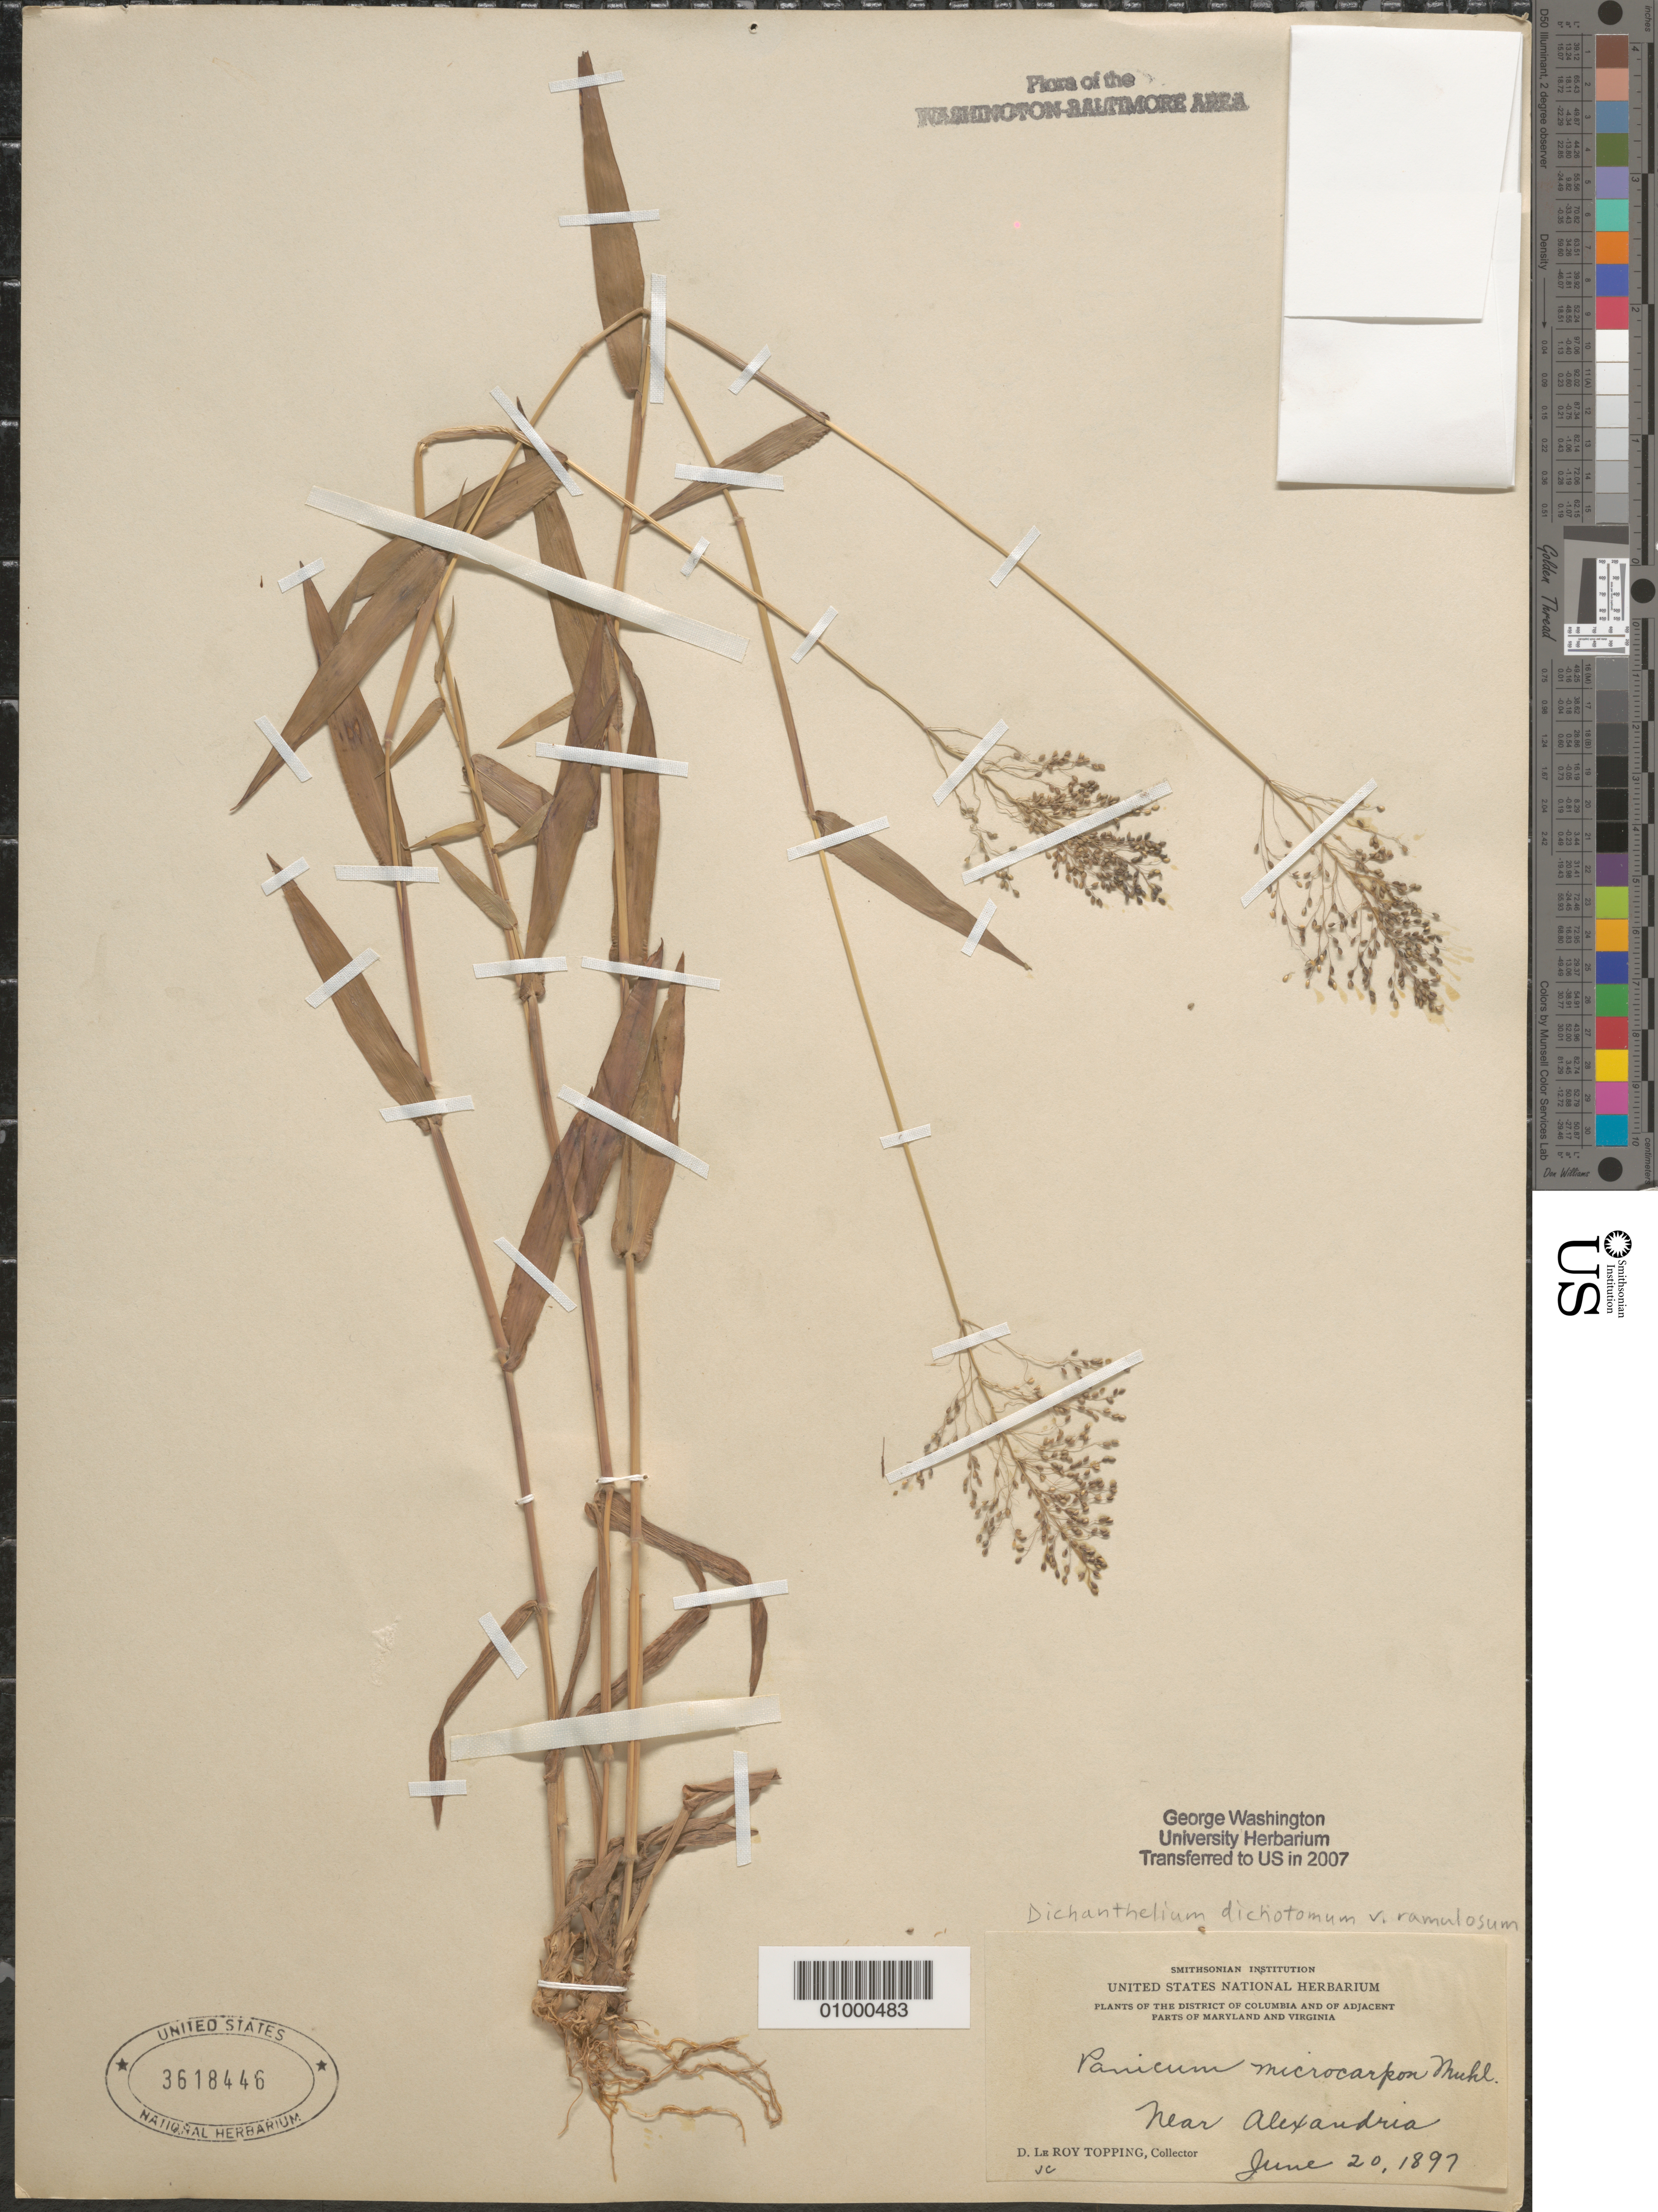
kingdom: Plantae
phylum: Tracheophyta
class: Liliopsida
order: Poales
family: Poaceae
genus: Dichanthelium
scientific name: Dichanthelium dichotomum var. ramulosum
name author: (Torr.) Lelong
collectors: D. L. Topping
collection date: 1897-06-20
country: United States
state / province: Virginia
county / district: City of Alexandria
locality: near Alexandria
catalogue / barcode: US 3618446